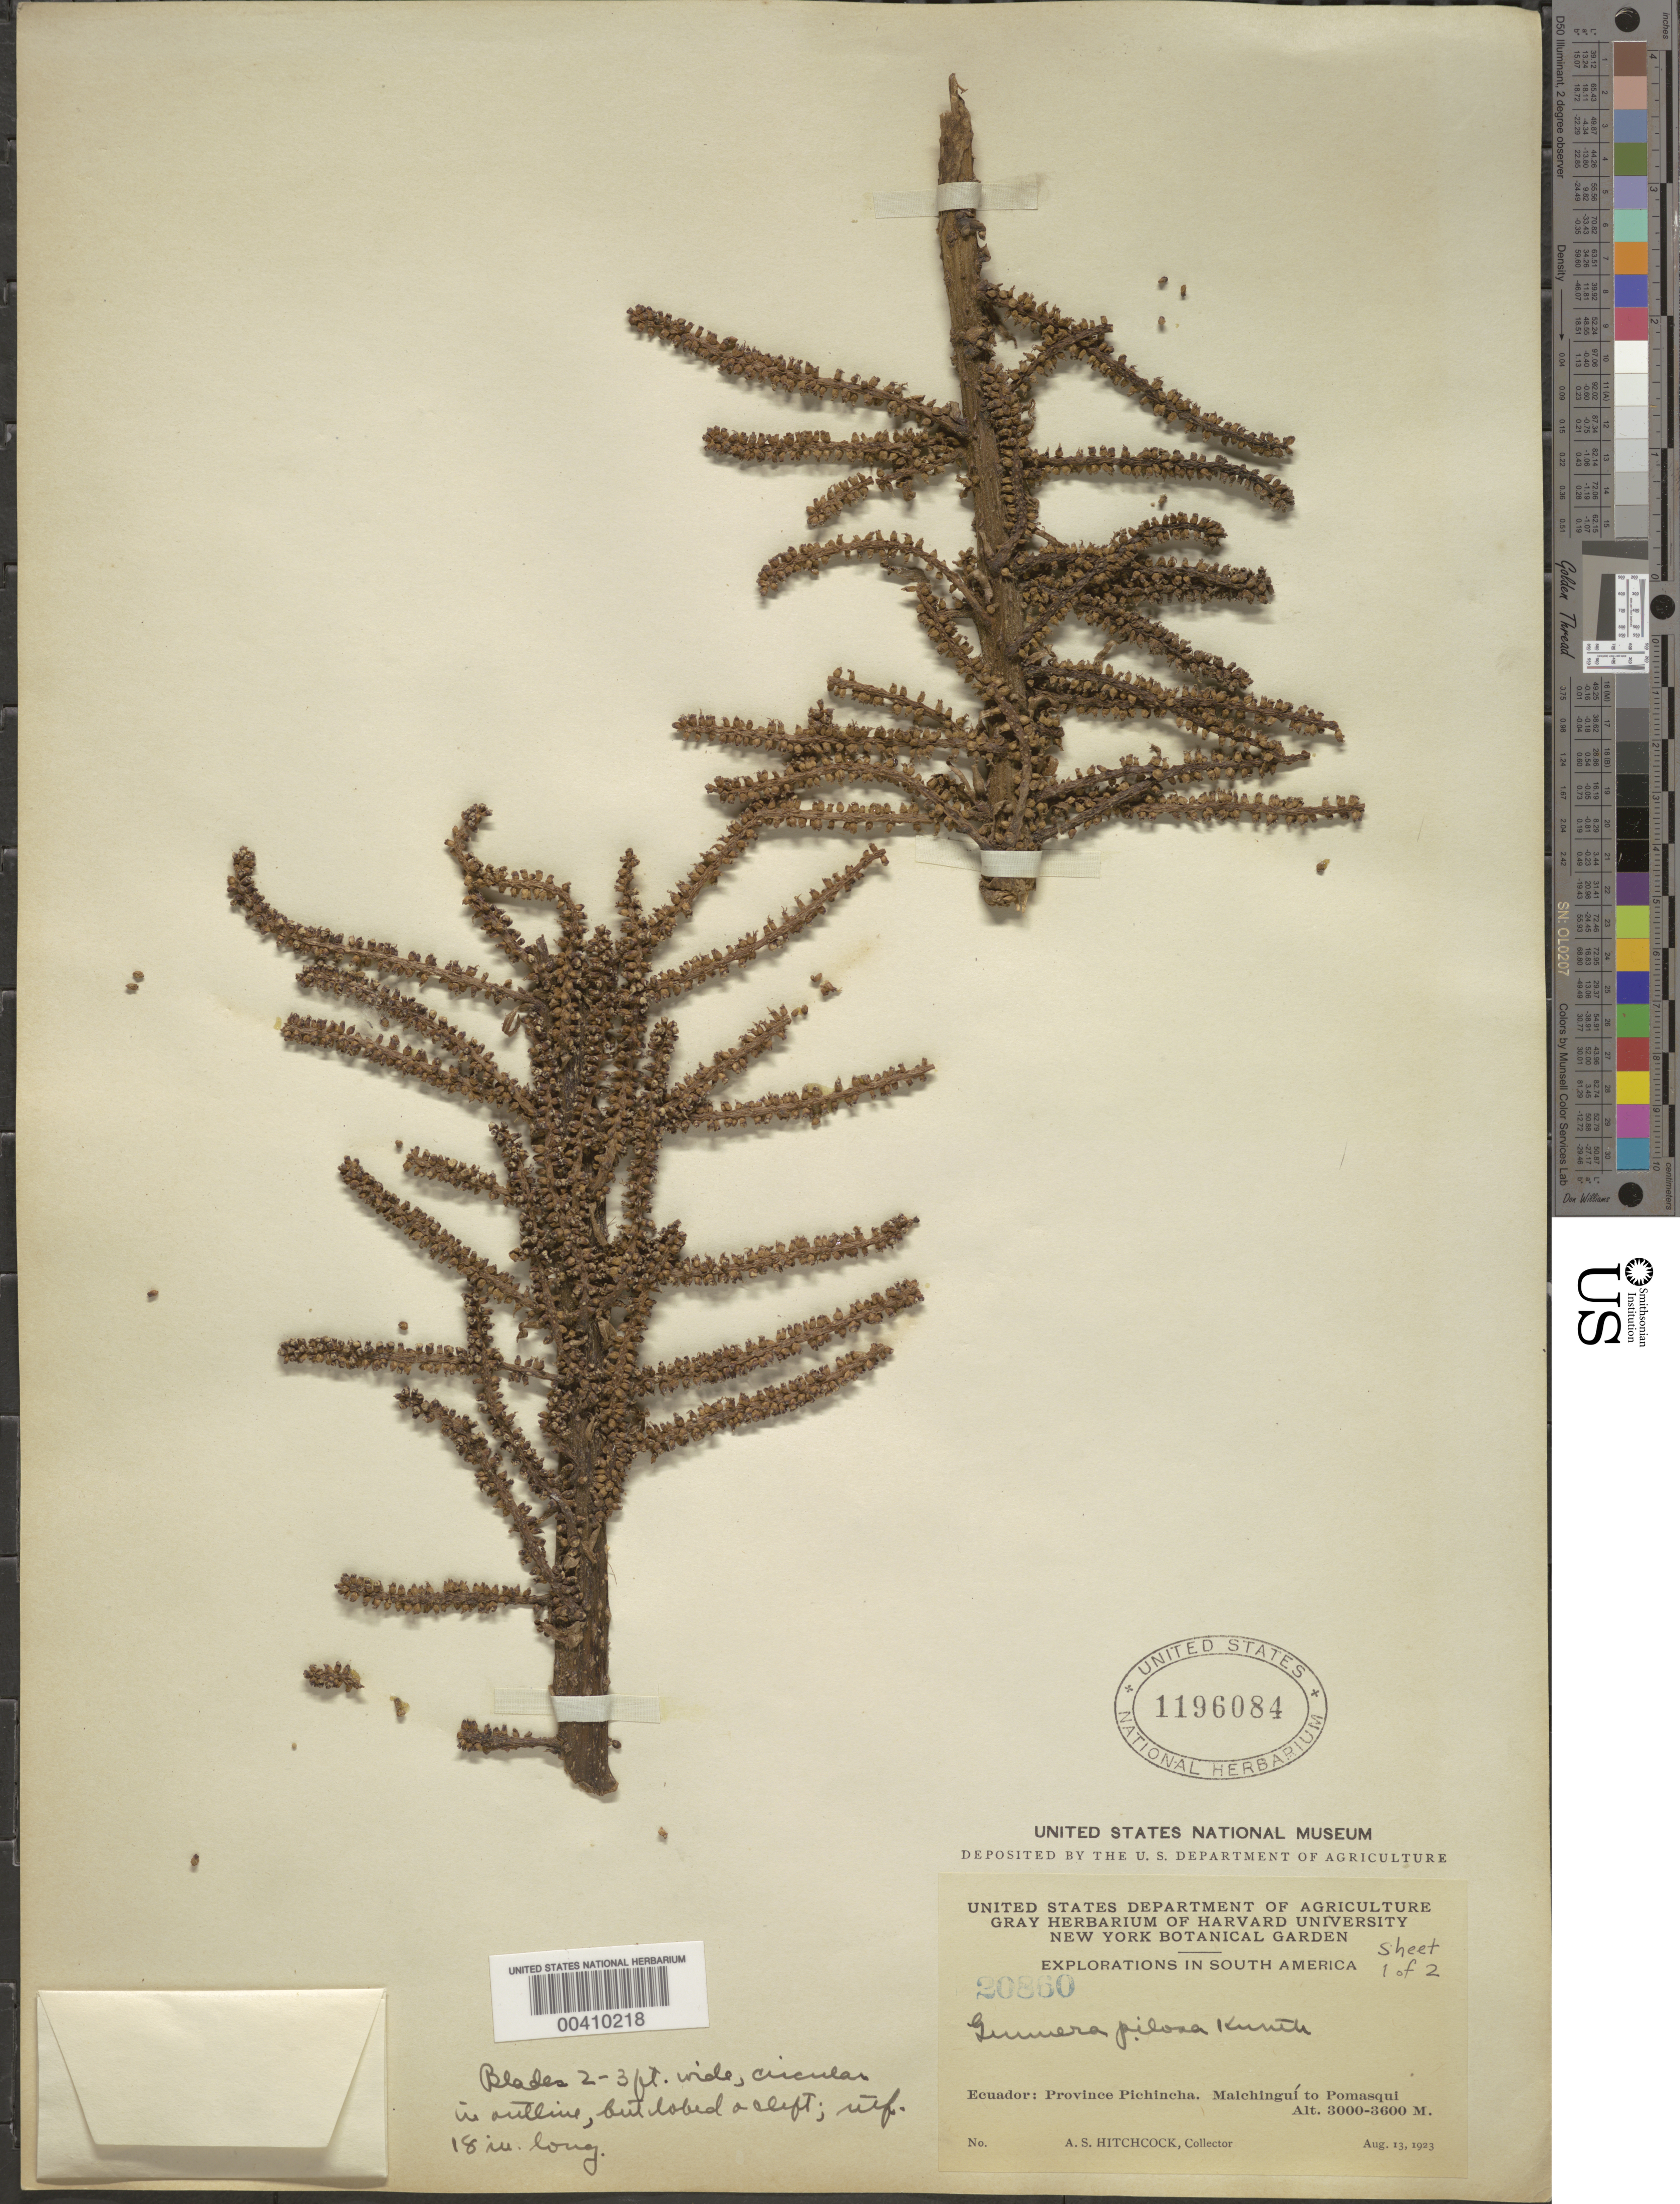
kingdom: Plantae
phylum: Tracheophyta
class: Magnoliopsida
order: Gunnerales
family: Gunneraceae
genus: Gunnera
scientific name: Gunnera tajumbina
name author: L.E. Mora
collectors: A. S. Hitchcock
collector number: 20860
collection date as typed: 13 Aug 1923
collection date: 1923-08-13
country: Ecuador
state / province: Pichincha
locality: Malchinguí to Pomasqui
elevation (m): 3000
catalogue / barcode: US 1196084